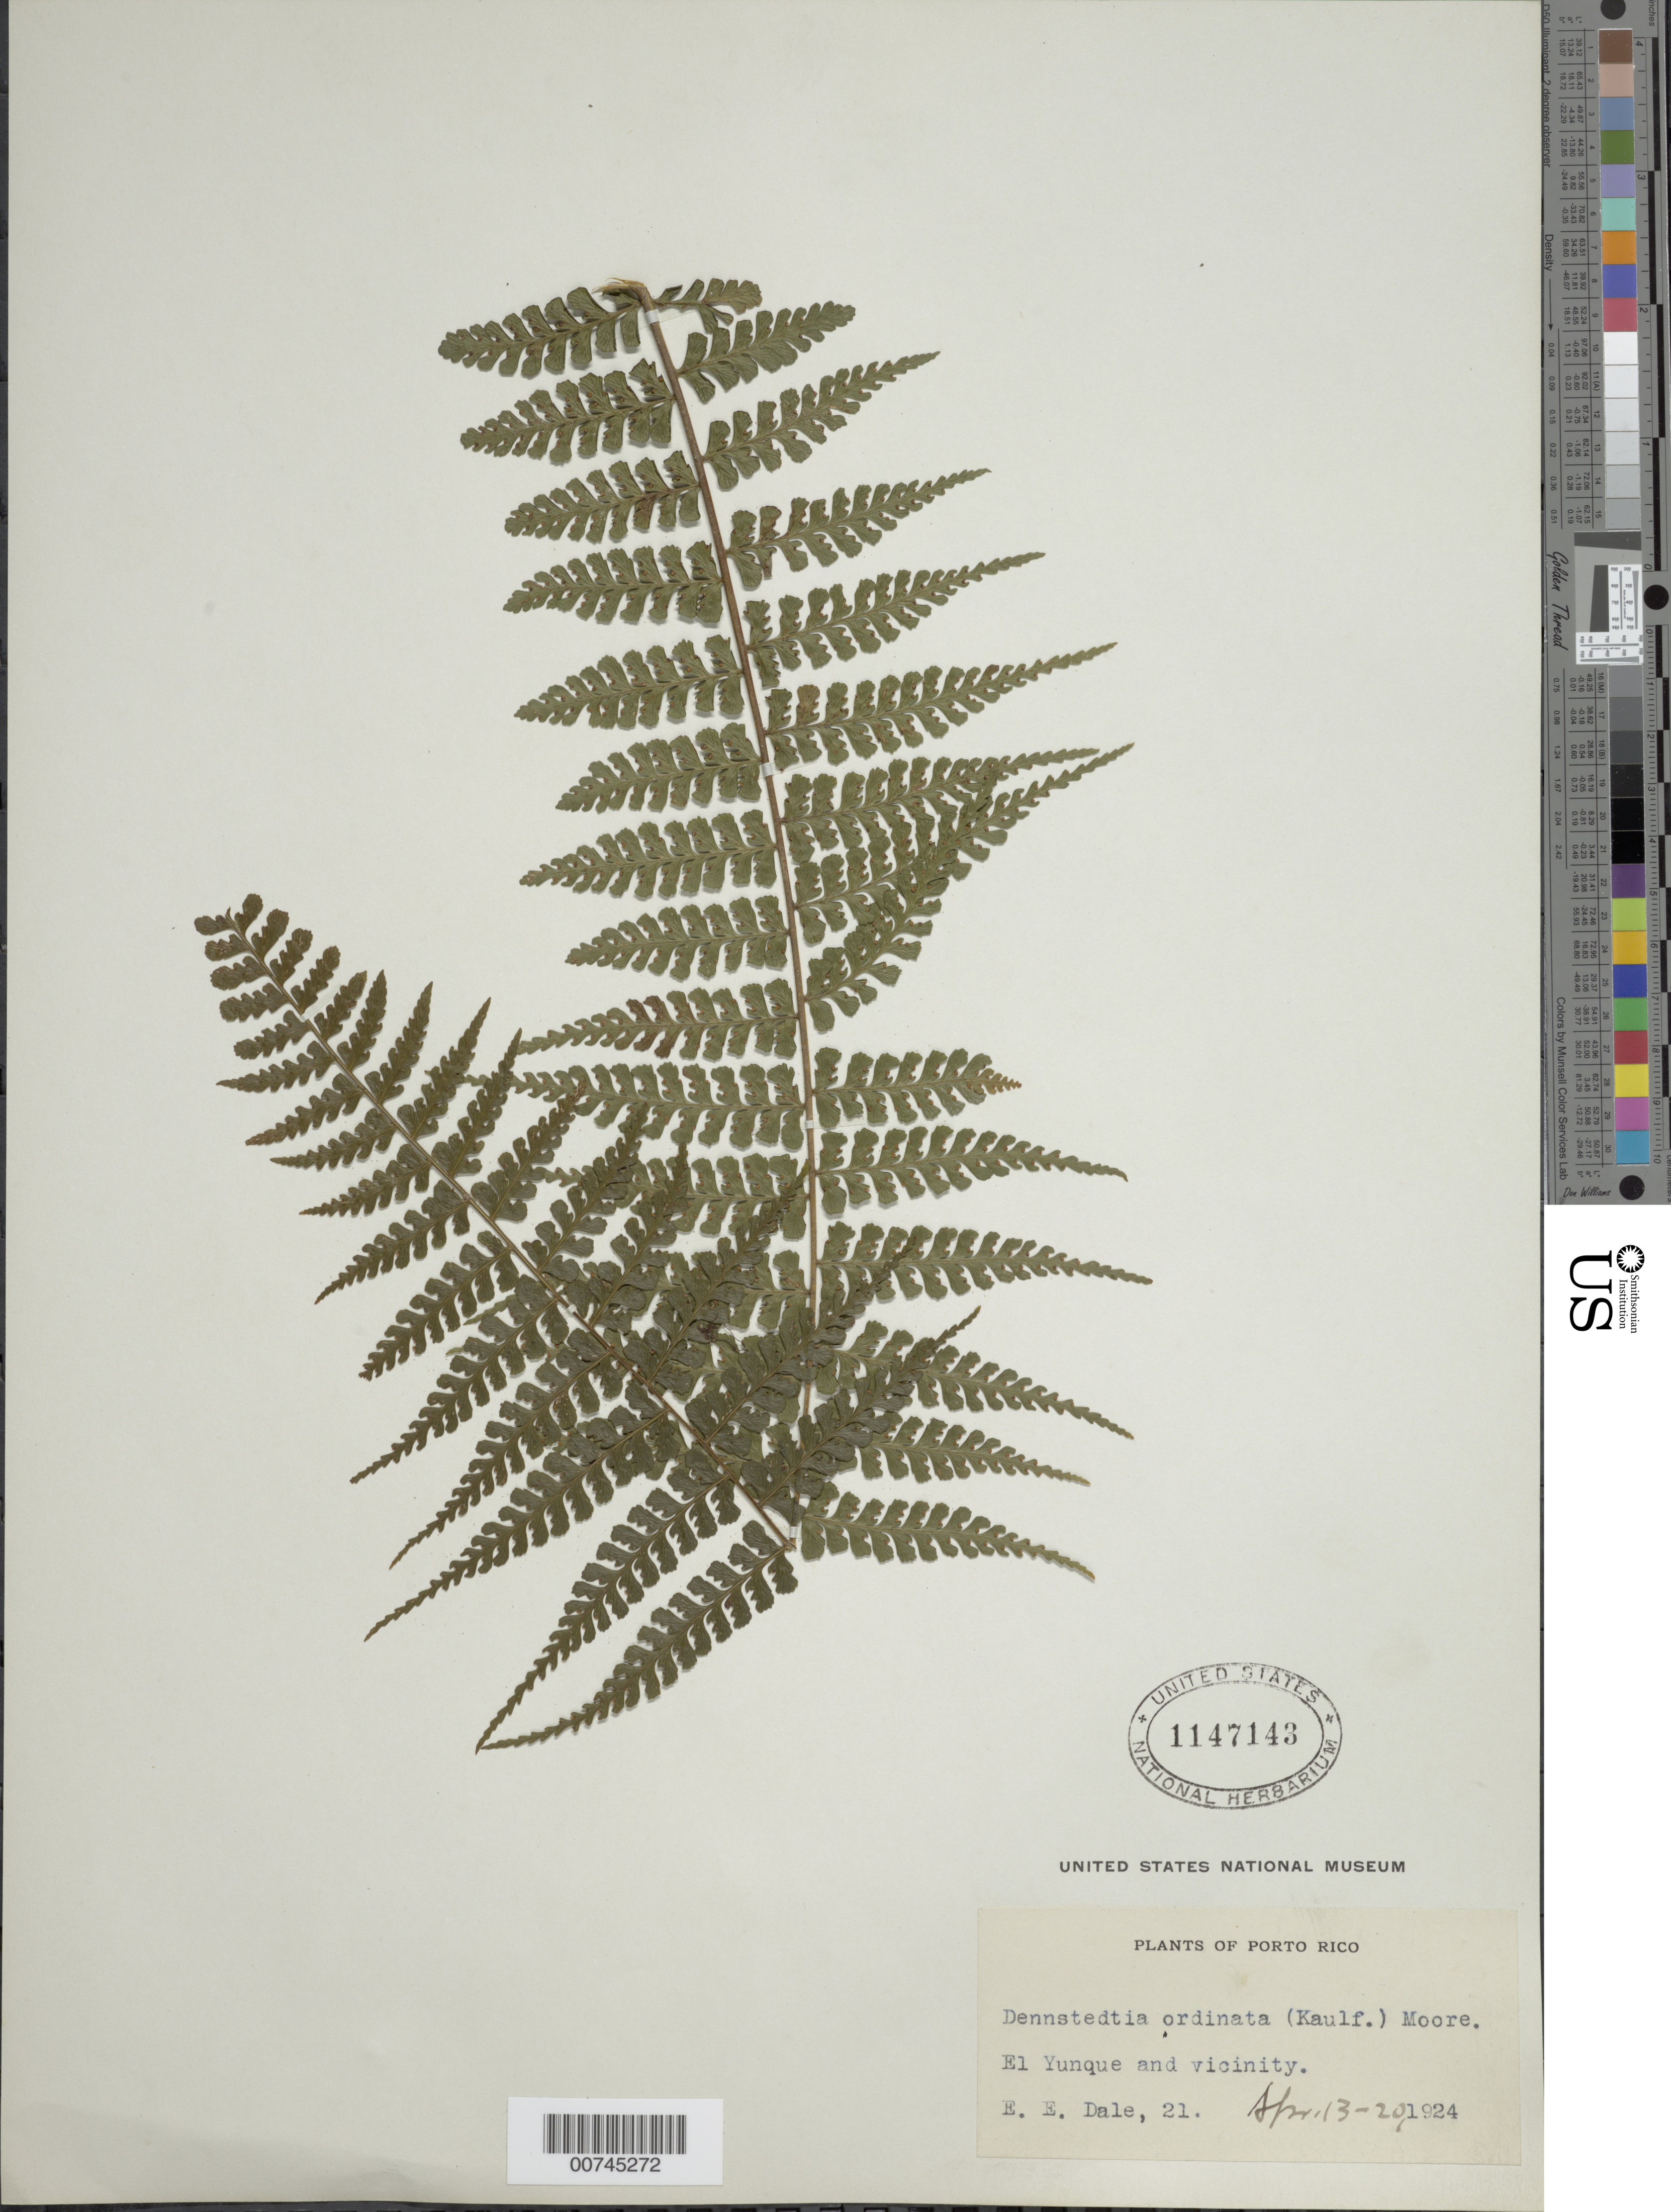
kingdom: Plantae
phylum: Tracheophyta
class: Polypodiopsida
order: Polypodiales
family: Dennstaedtiaceae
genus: Dennstaedtia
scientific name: Dennstaedtia dissecta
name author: (Sw.) T. Moore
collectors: E. Dale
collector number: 21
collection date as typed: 13 Apr 1924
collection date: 1924-04-13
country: Puerto Rico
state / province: Río Grande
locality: El Yunque and vicinity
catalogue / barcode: US 1147143